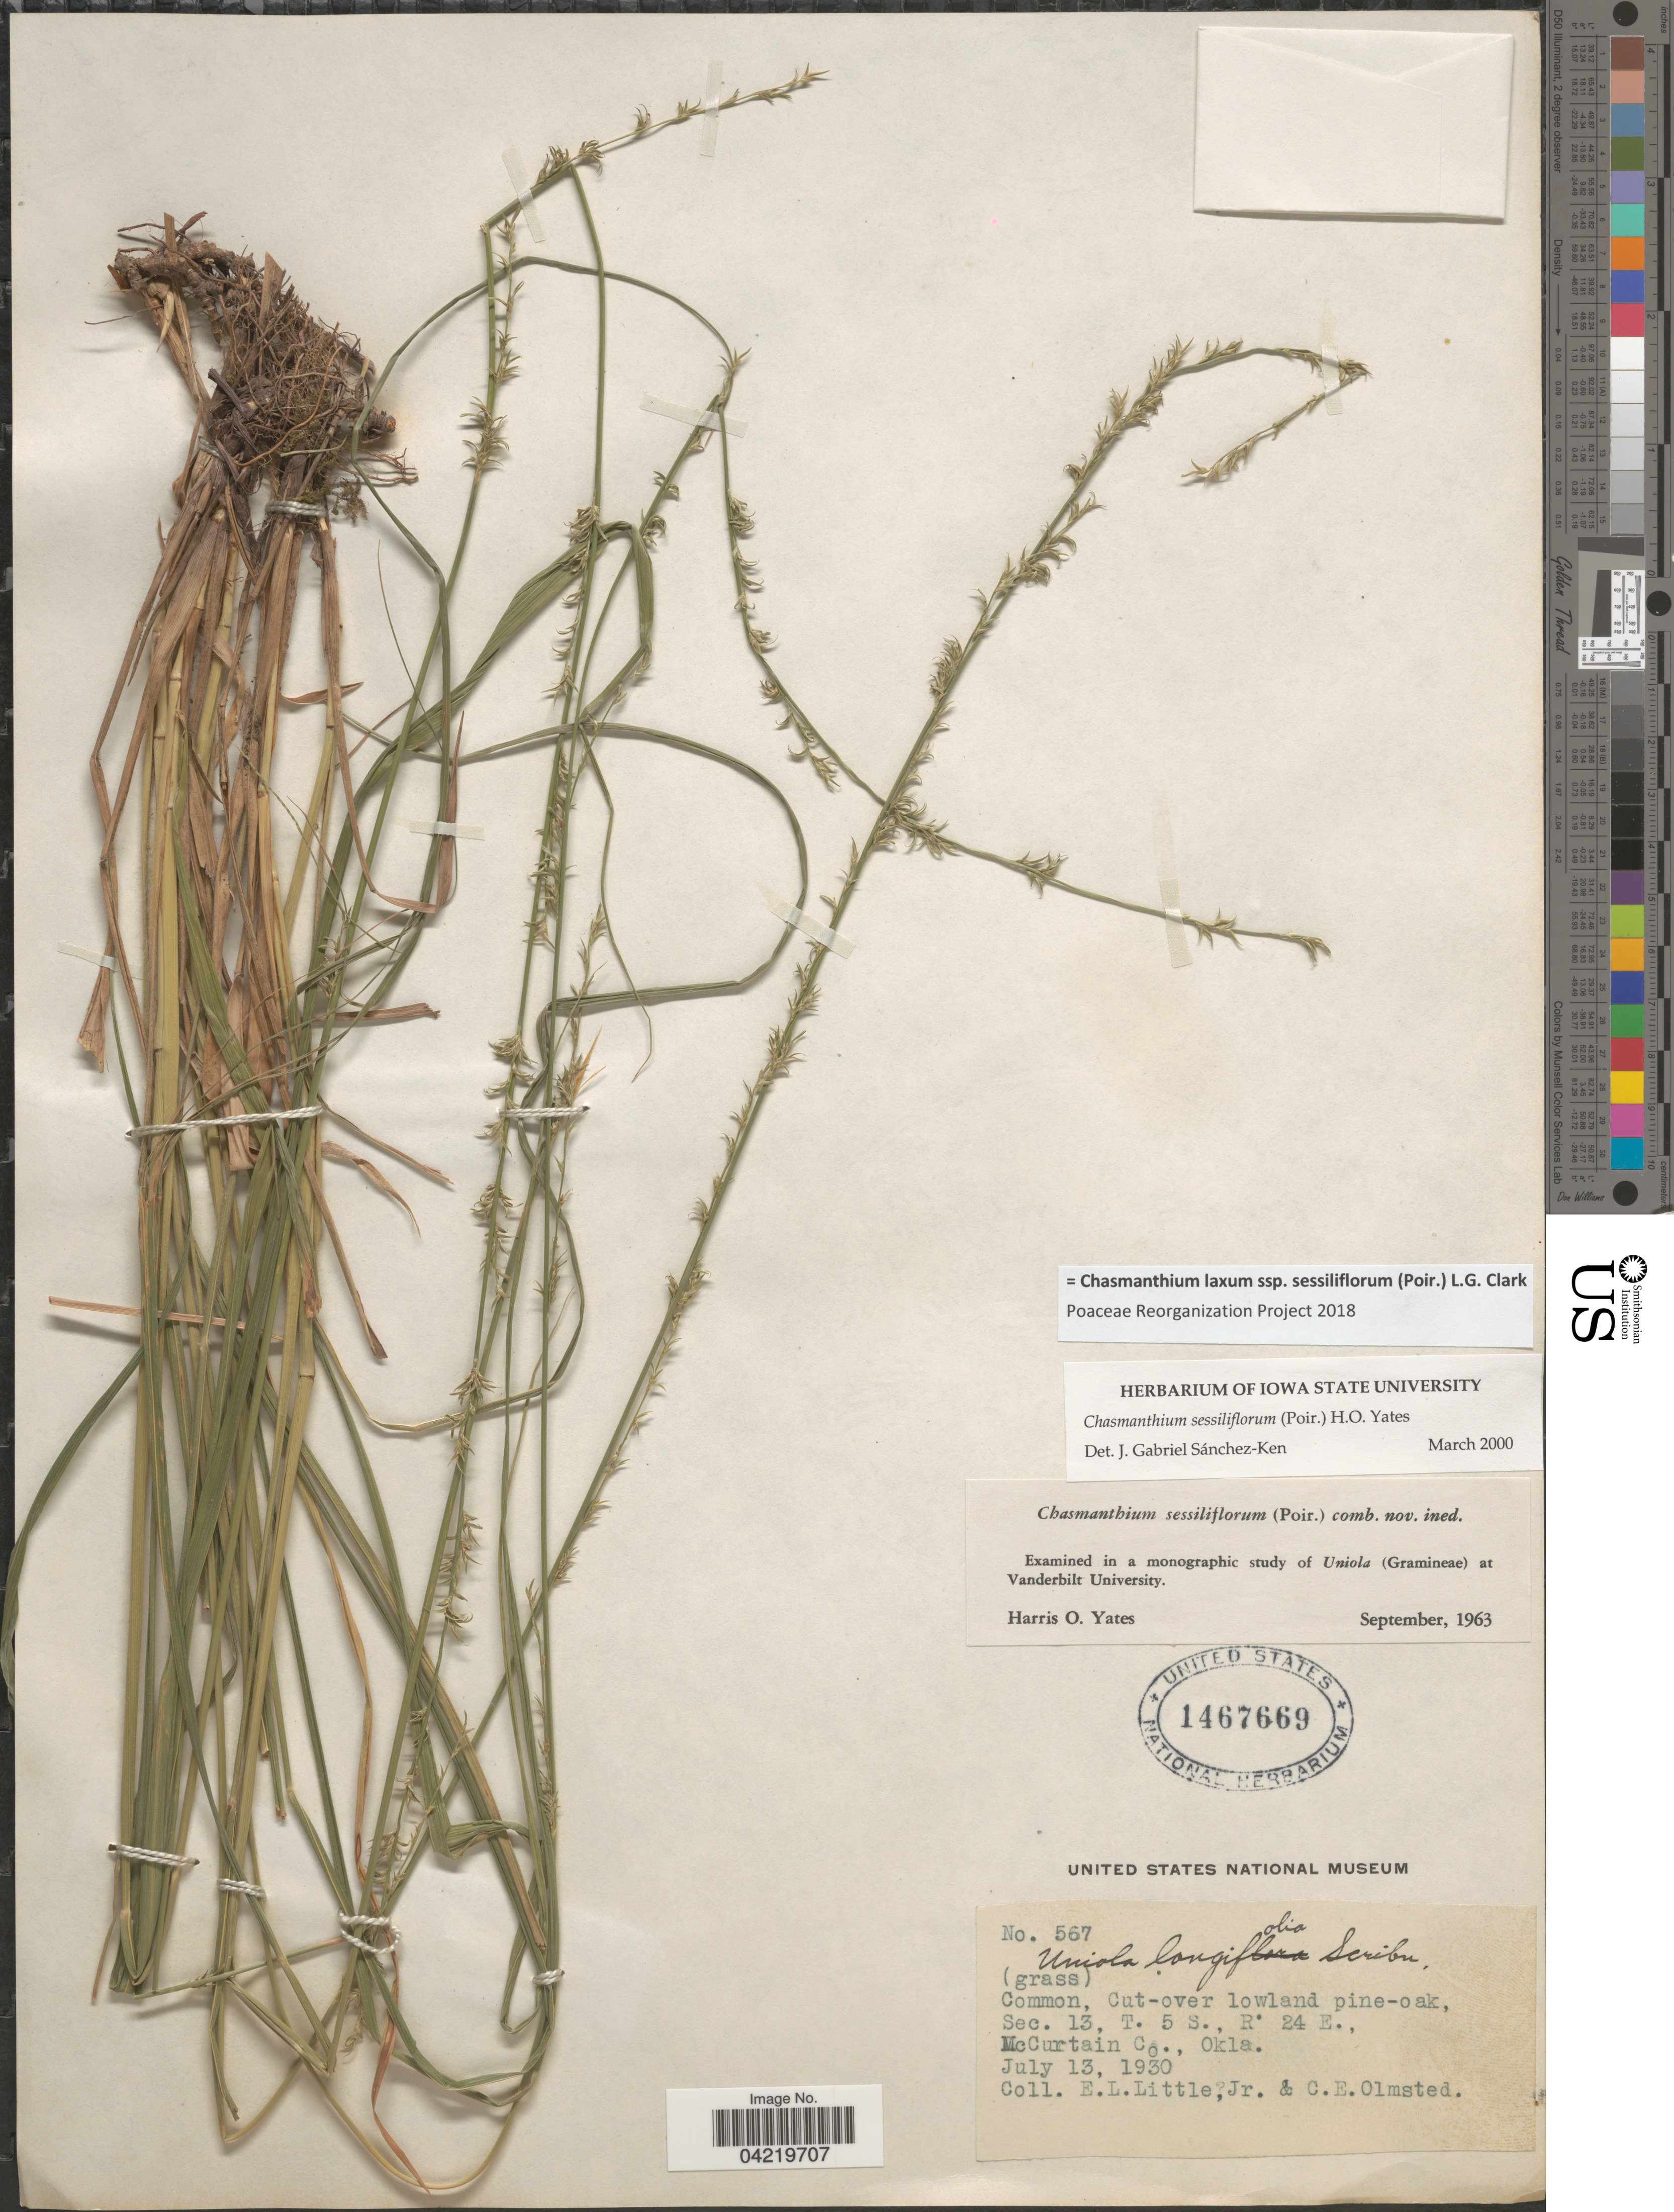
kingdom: Plantae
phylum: Tracheophyta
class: Liliopsida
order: Poales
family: Poaceae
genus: Chasmanthium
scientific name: Chasmanthium laxum subsp. sessiliflorum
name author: (L.) H.O. Yates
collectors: E. L. Little & C. Olmsted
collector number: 567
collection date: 1930-07-13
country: United States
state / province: Oklahoma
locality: Common, Cut-over lowland pine-oak, Sec. 13, T. 5 S., R. 24 E., McCurtain Co.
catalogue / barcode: US 1467669